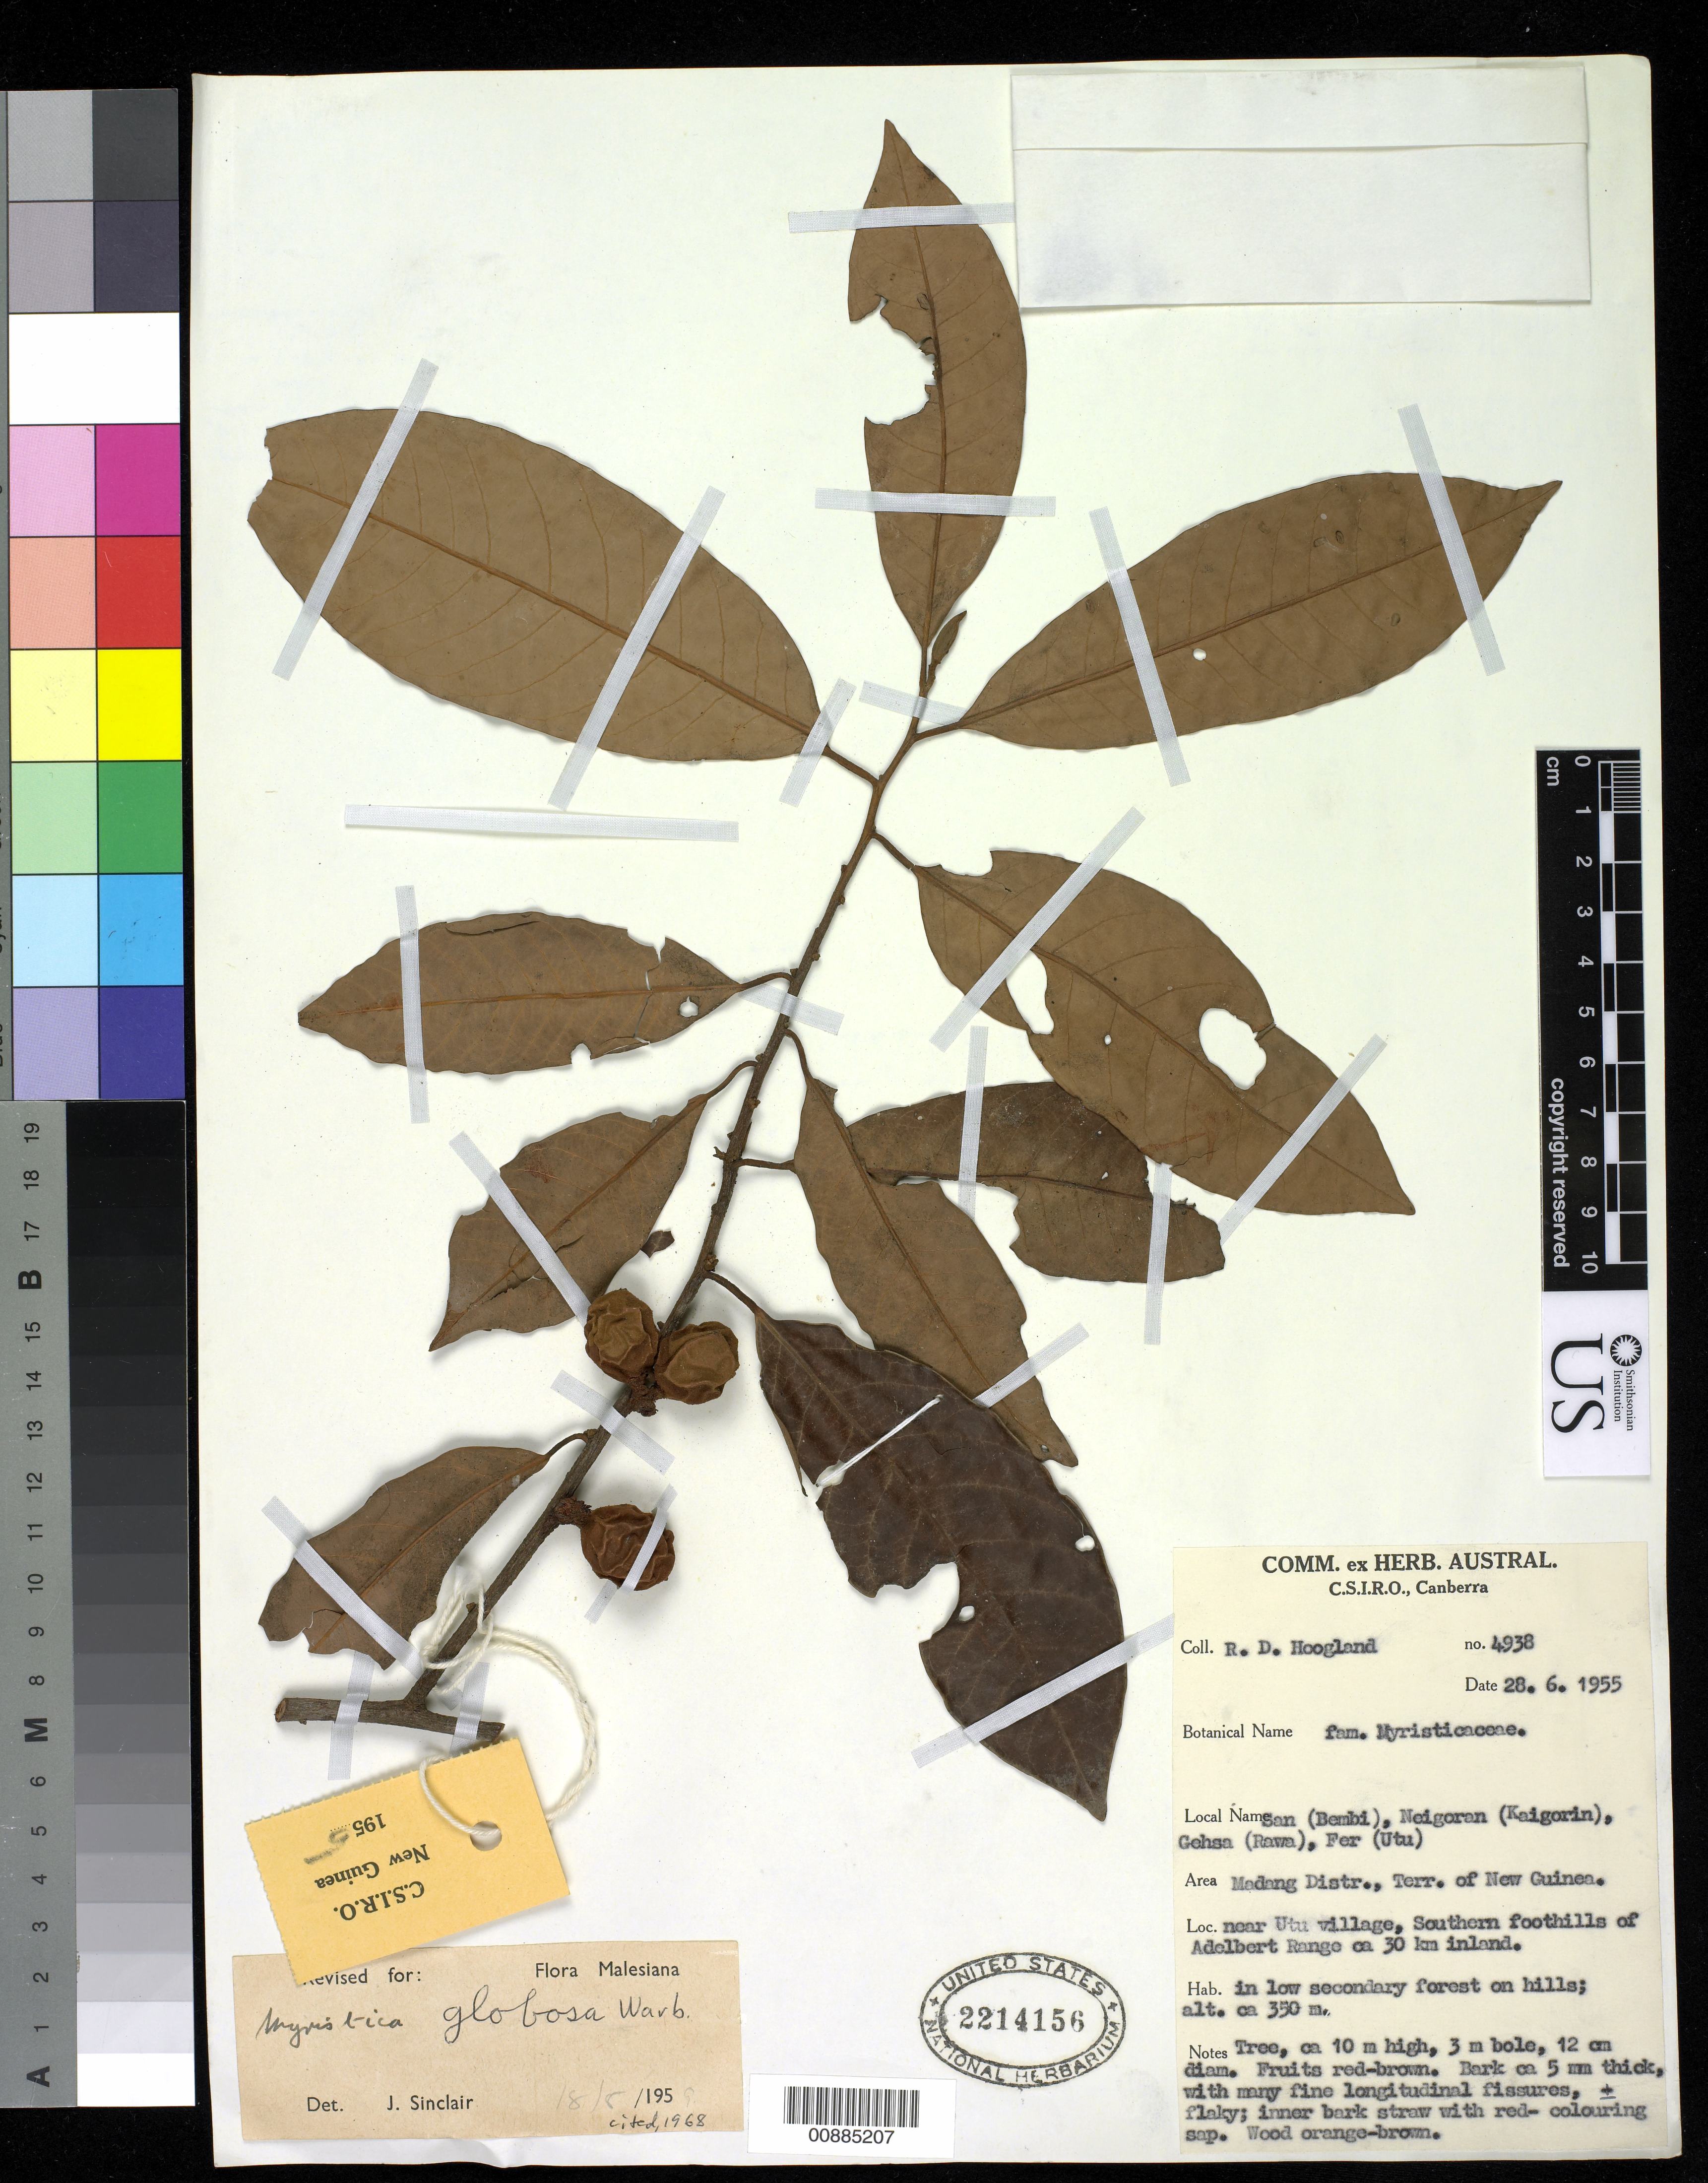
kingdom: Plantae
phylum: Tracheophyta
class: Magnoliopsida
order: Magnoliales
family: Myristicaceae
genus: Myristica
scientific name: Myristica globosa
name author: Warb.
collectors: R. D. Hoogland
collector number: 4938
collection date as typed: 28 Jun 1955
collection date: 1955-06-28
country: Papua New Guinea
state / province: Madang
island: New Guinea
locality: Southern foothills of Adelbert Range ca 30 km inland, near Utu village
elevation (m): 350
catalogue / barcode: US 2214156